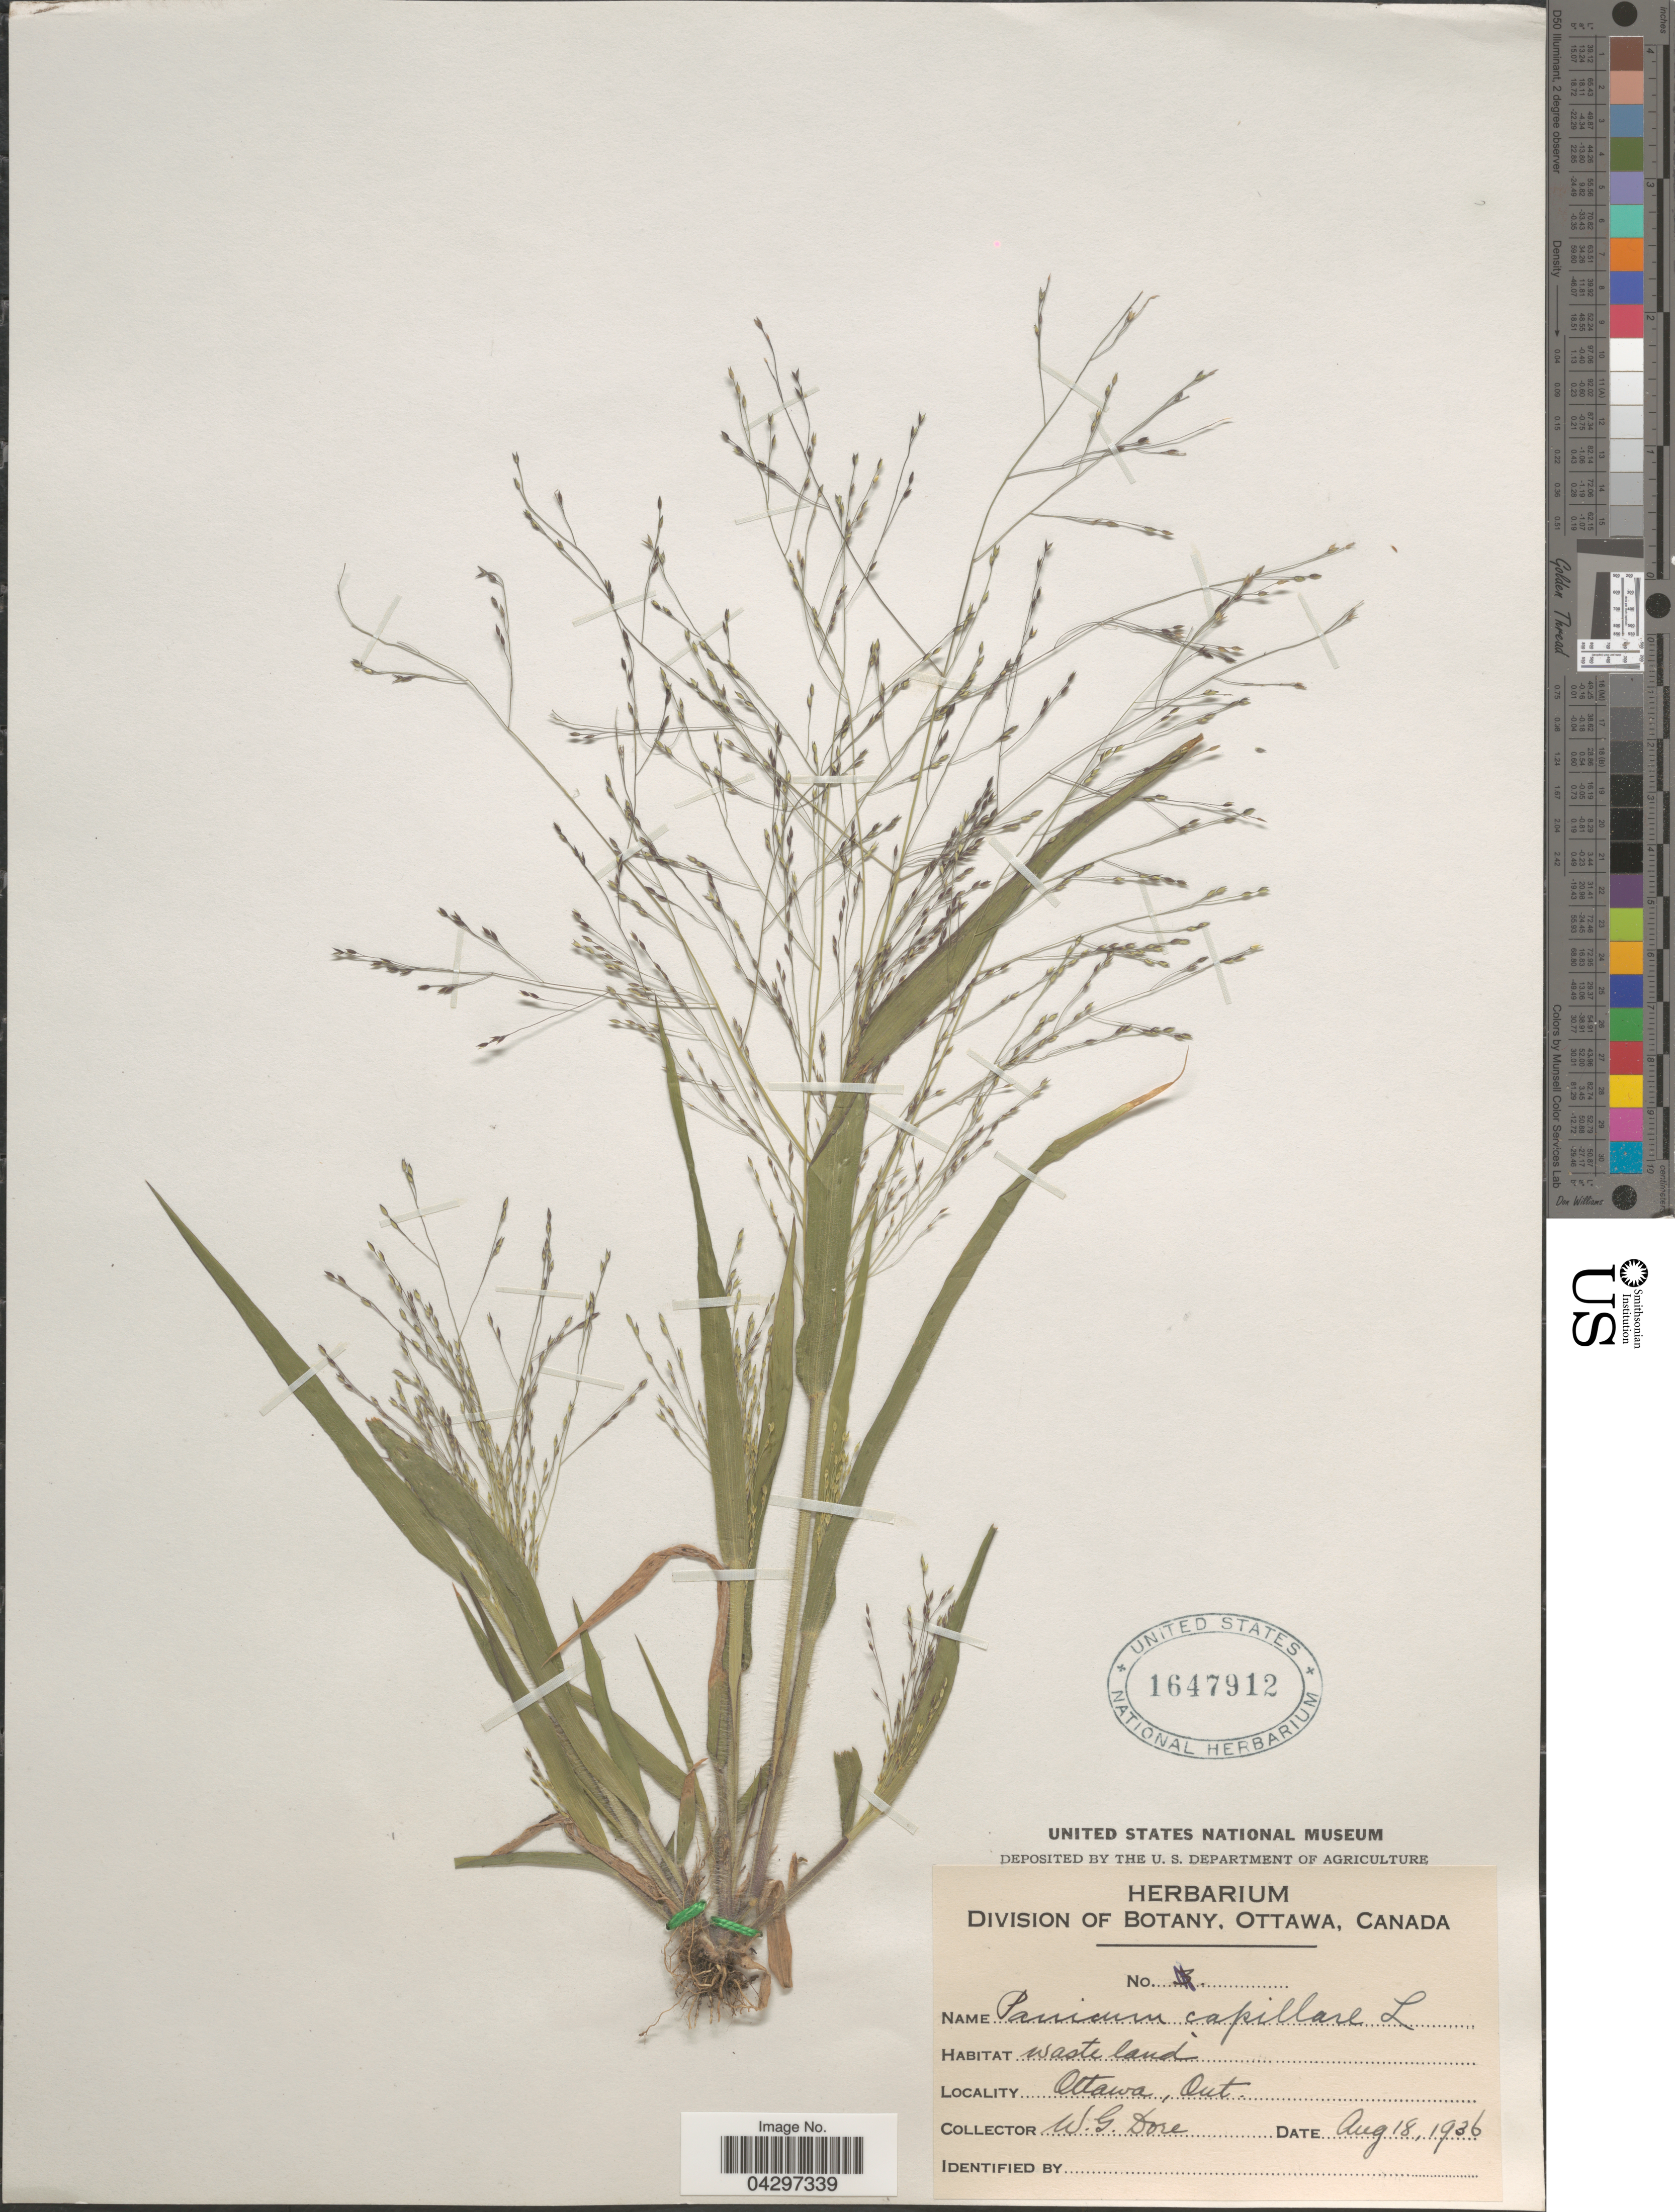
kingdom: Plantae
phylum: Tracheophyta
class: Liliopsida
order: Poales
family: Poaceae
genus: Panicum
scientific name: Panicum capillare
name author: L.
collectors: W. Dore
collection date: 1936-08-18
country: Canada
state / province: Ontario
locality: Ottawa.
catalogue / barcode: US 1647912